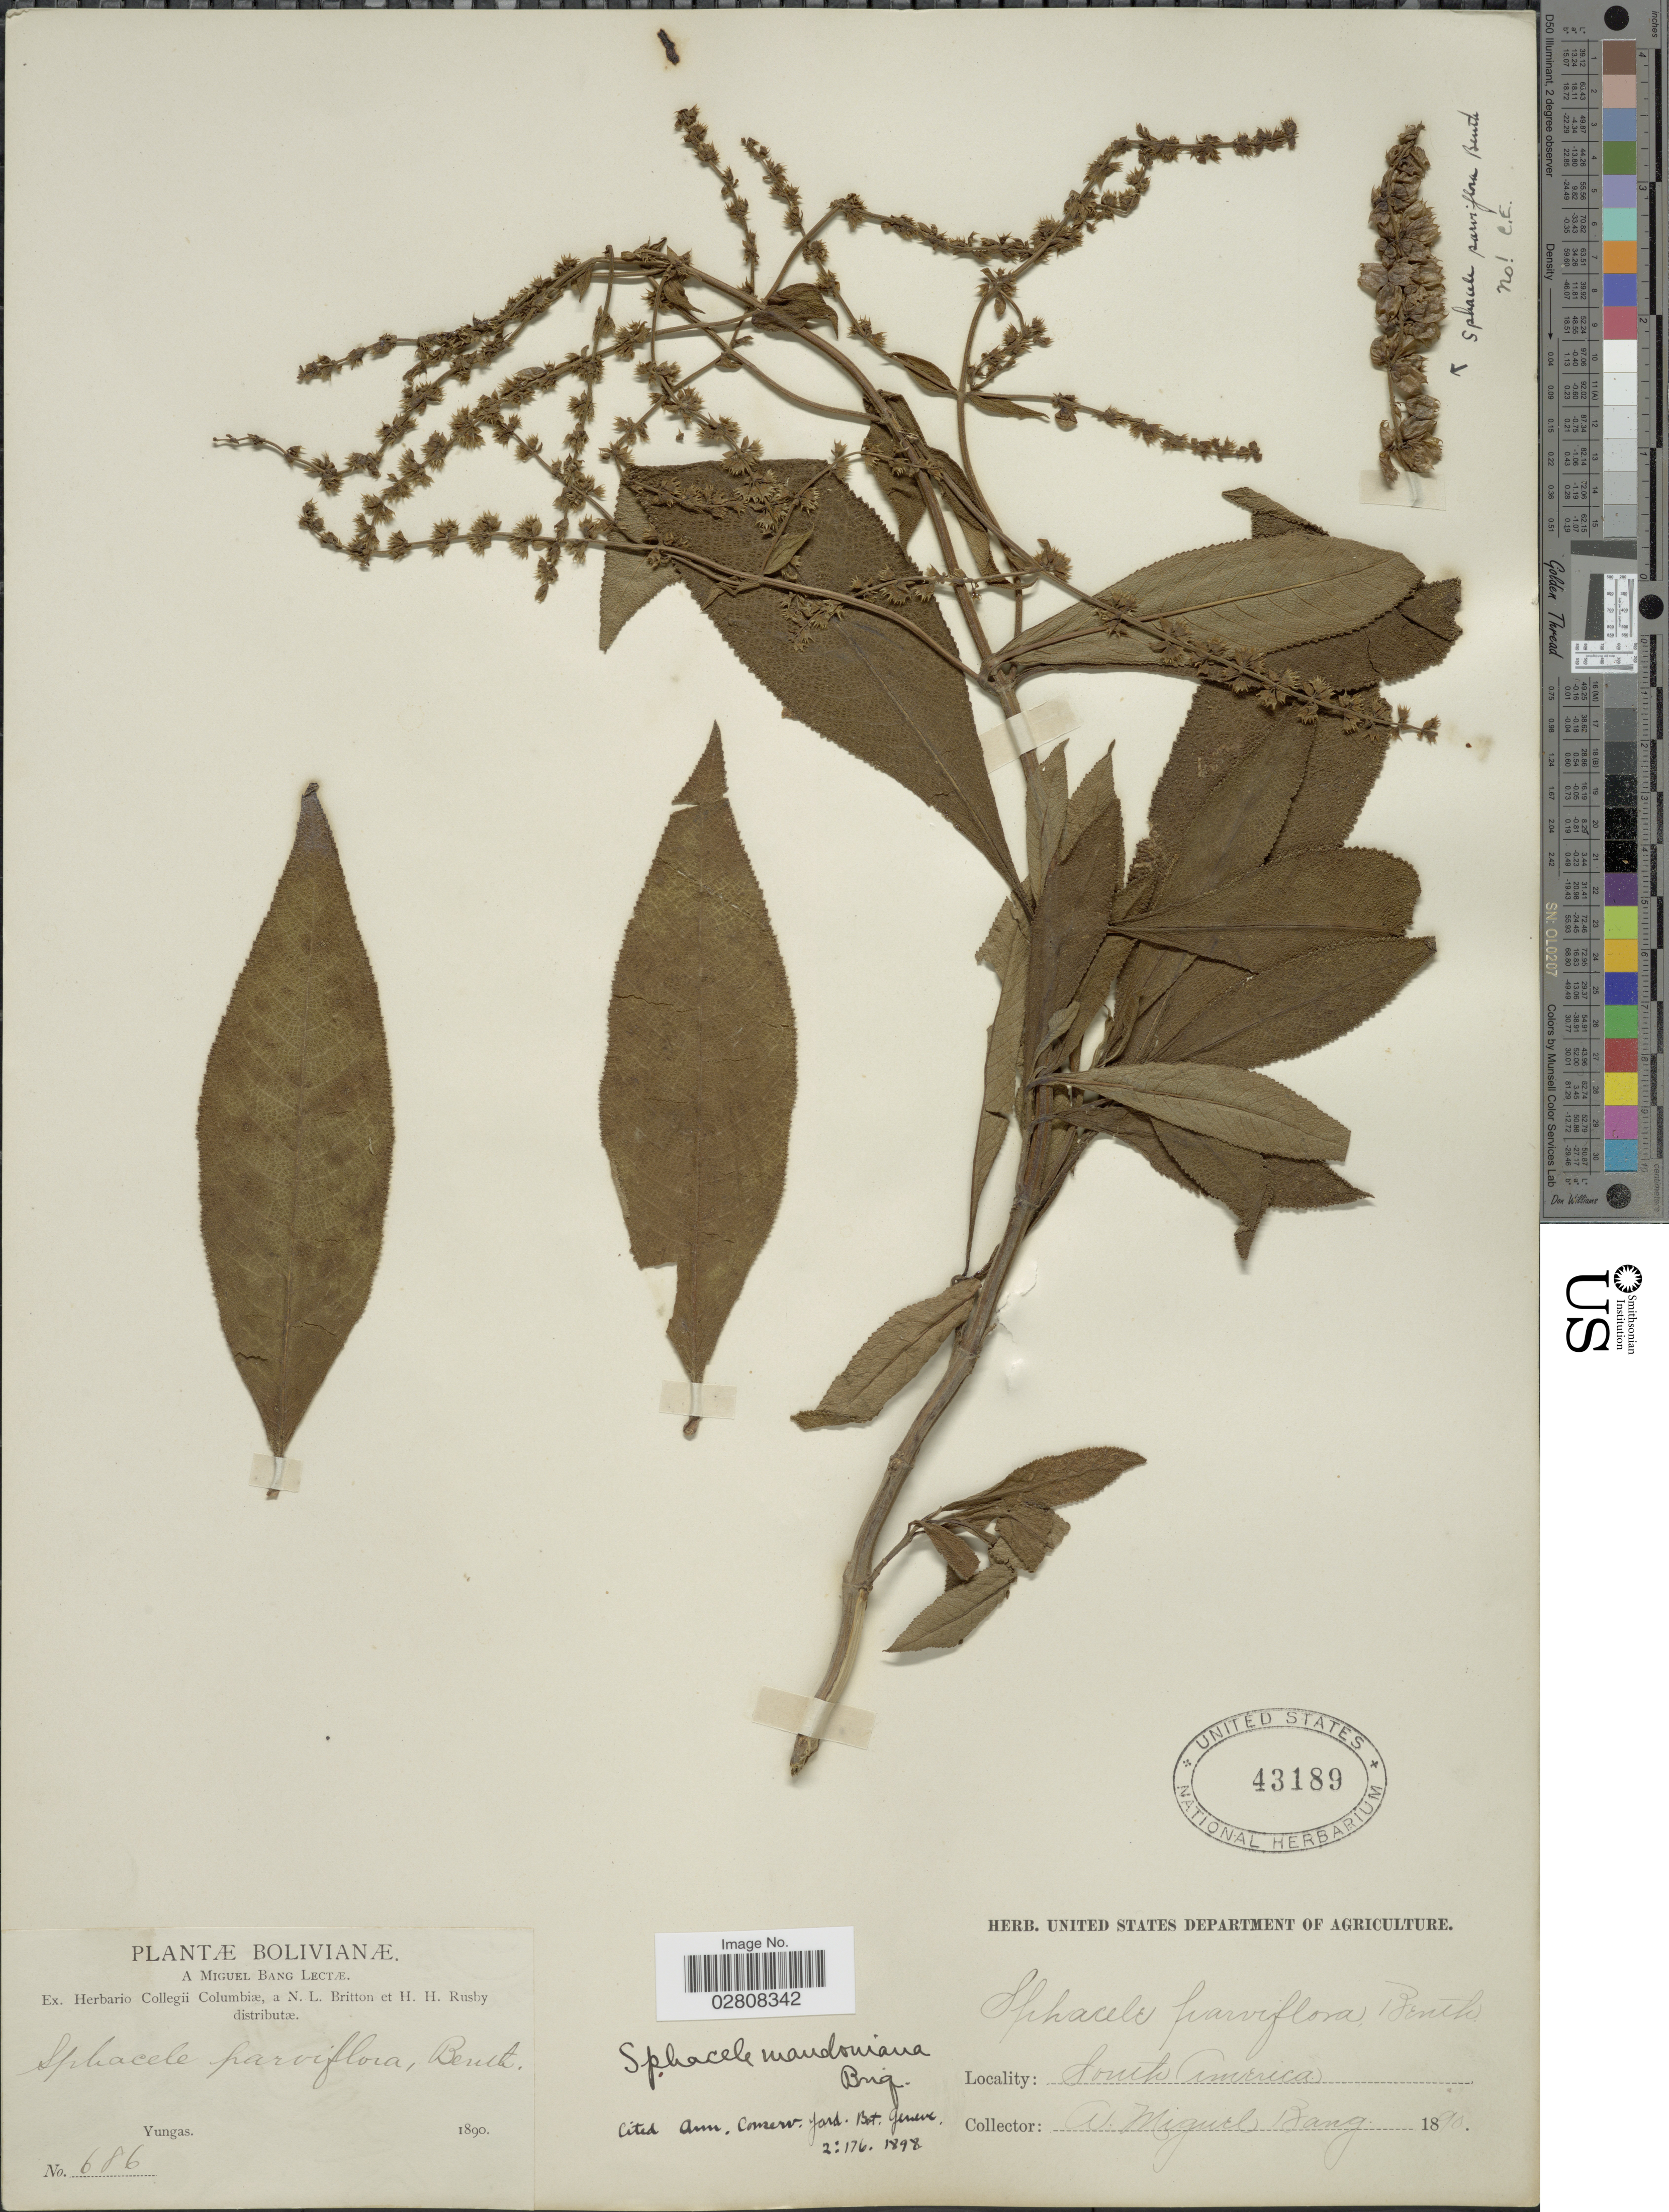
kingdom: Plantae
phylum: Tracheophyta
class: Magnoliopsida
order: Lamiales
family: Lamiaceae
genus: Lepechinia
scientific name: Lepechinia vesiculosa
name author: (Benth.) Epling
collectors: M. Bang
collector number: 686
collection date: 1890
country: Bolivia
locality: Yungas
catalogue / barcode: US 43189